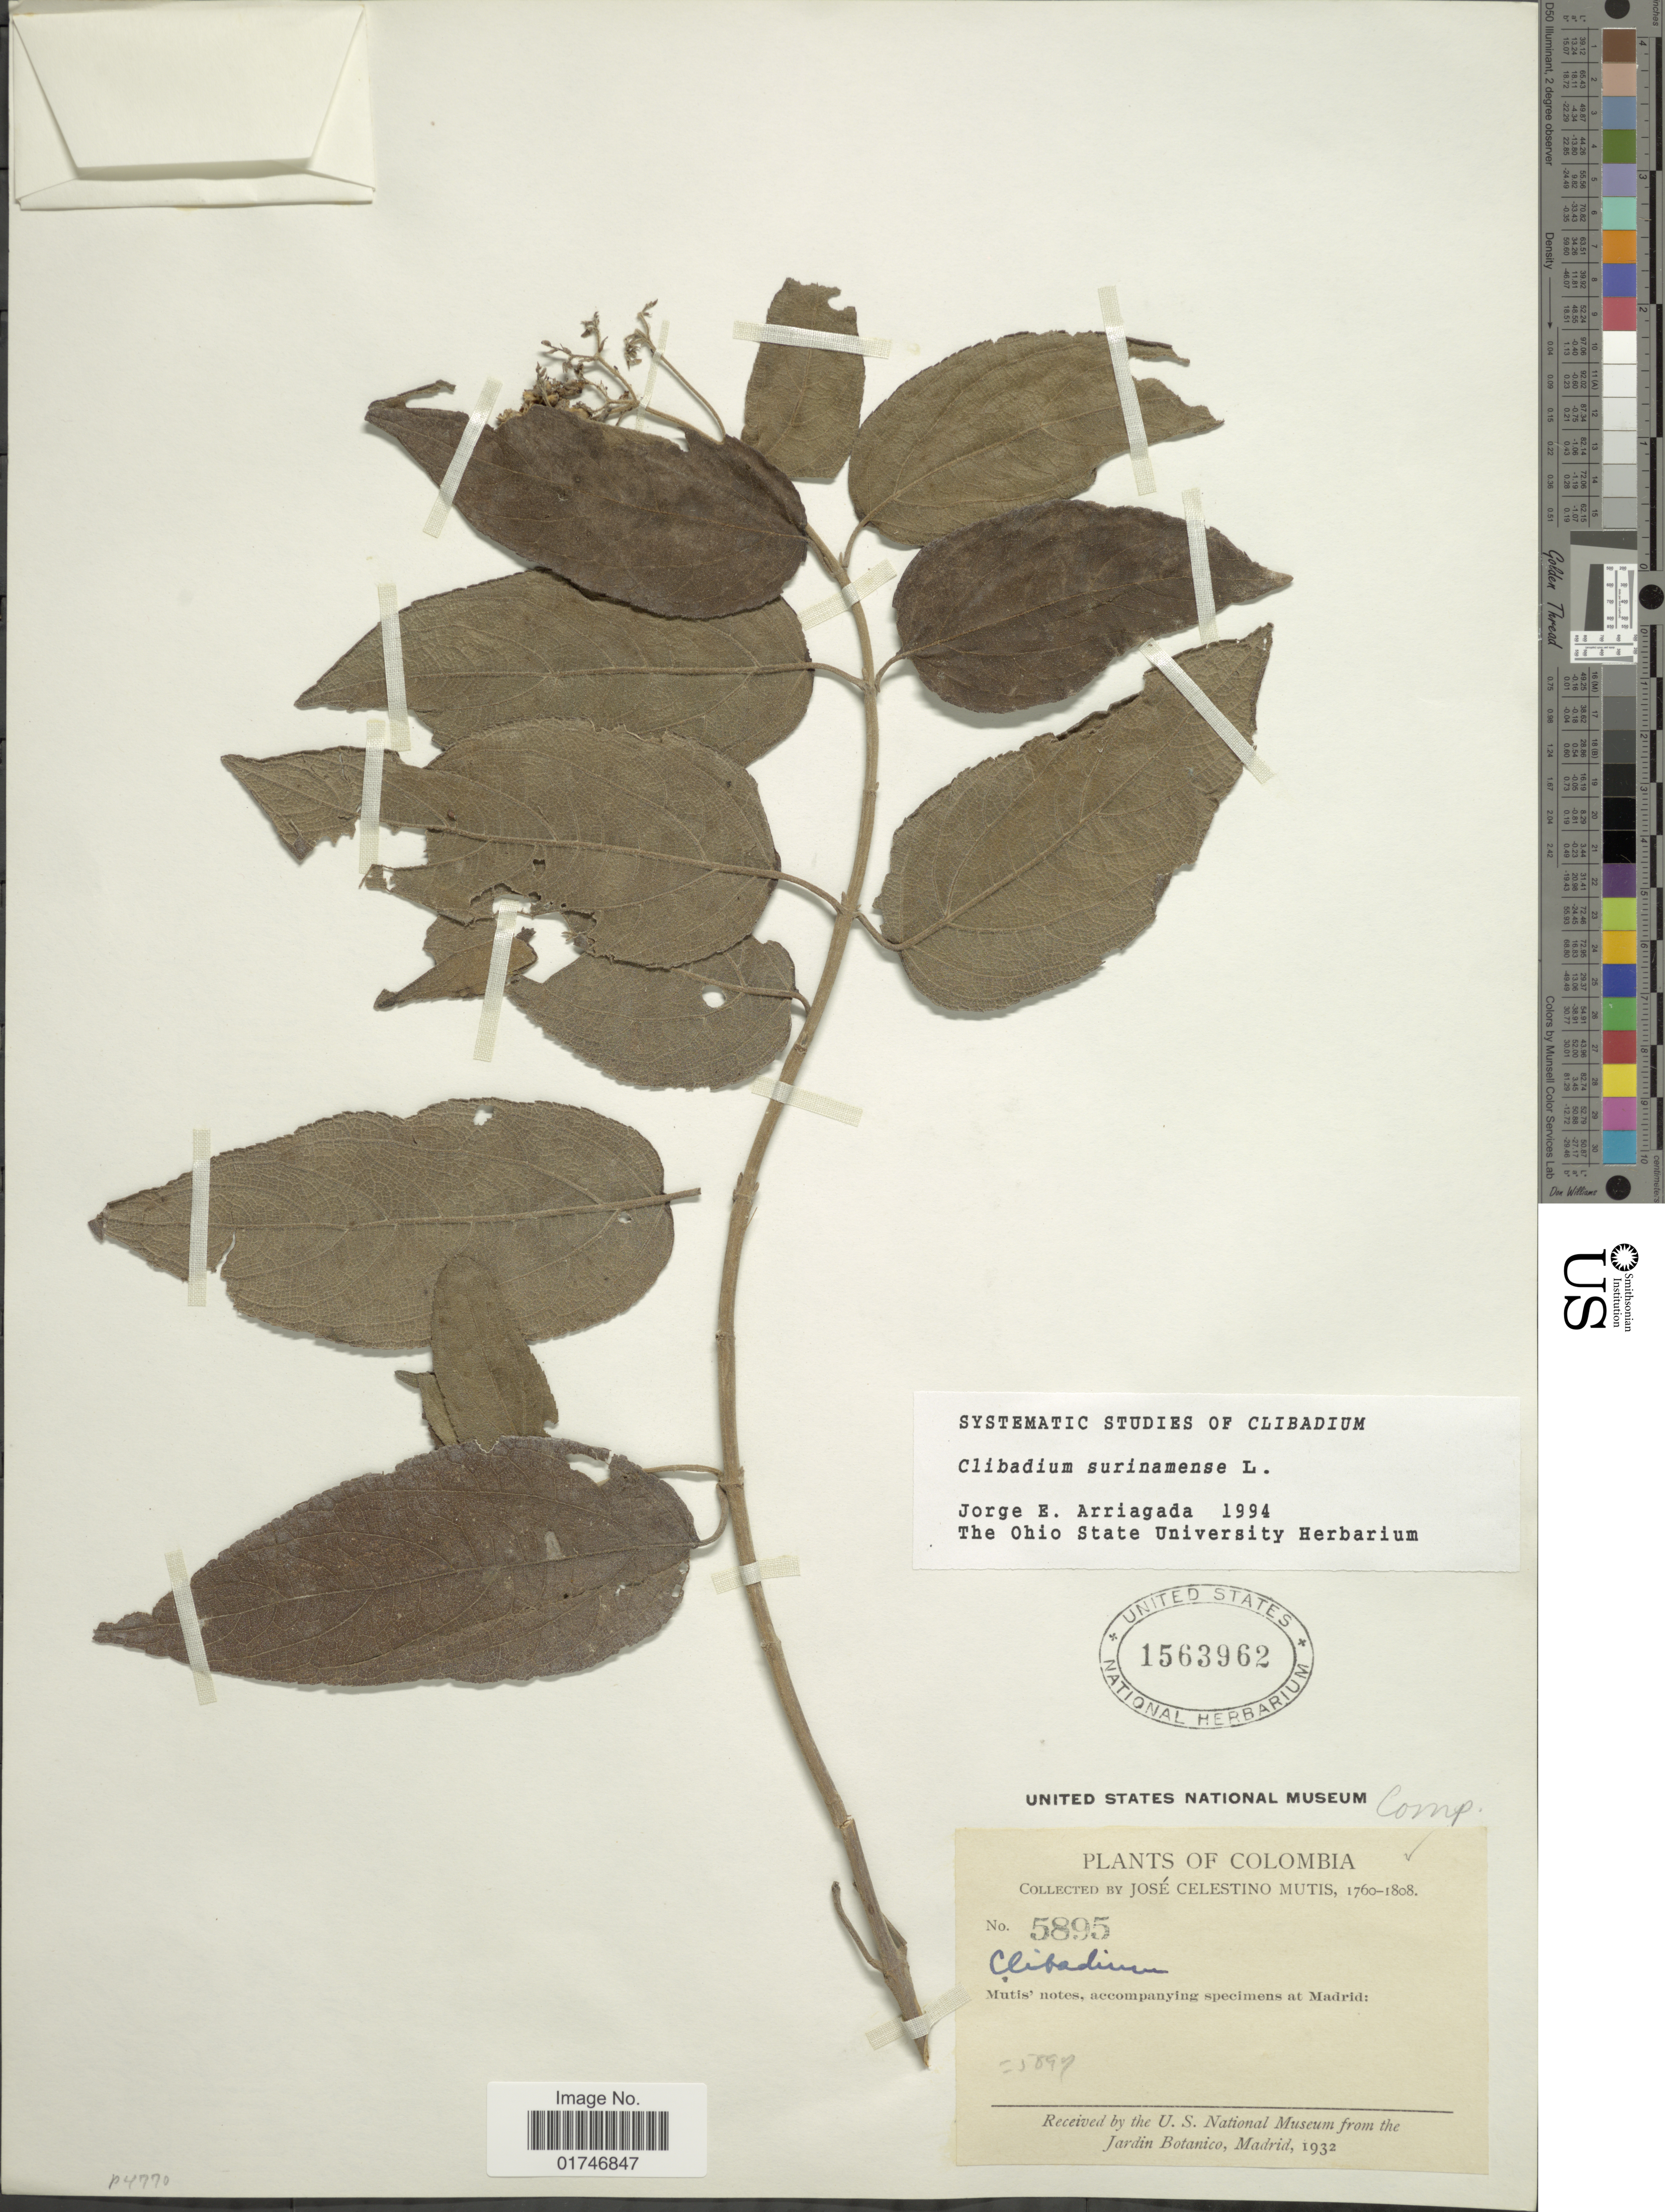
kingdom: Plantae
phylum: Tracheophyta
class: Magnoliopsida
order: Asterales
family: Asteraceae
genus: Clibadium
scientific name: Clibadium surinamense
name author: L.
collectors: J. C. B. Mutis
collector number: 5895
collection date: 1760/1808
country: Colombia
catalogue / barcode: US 1563962